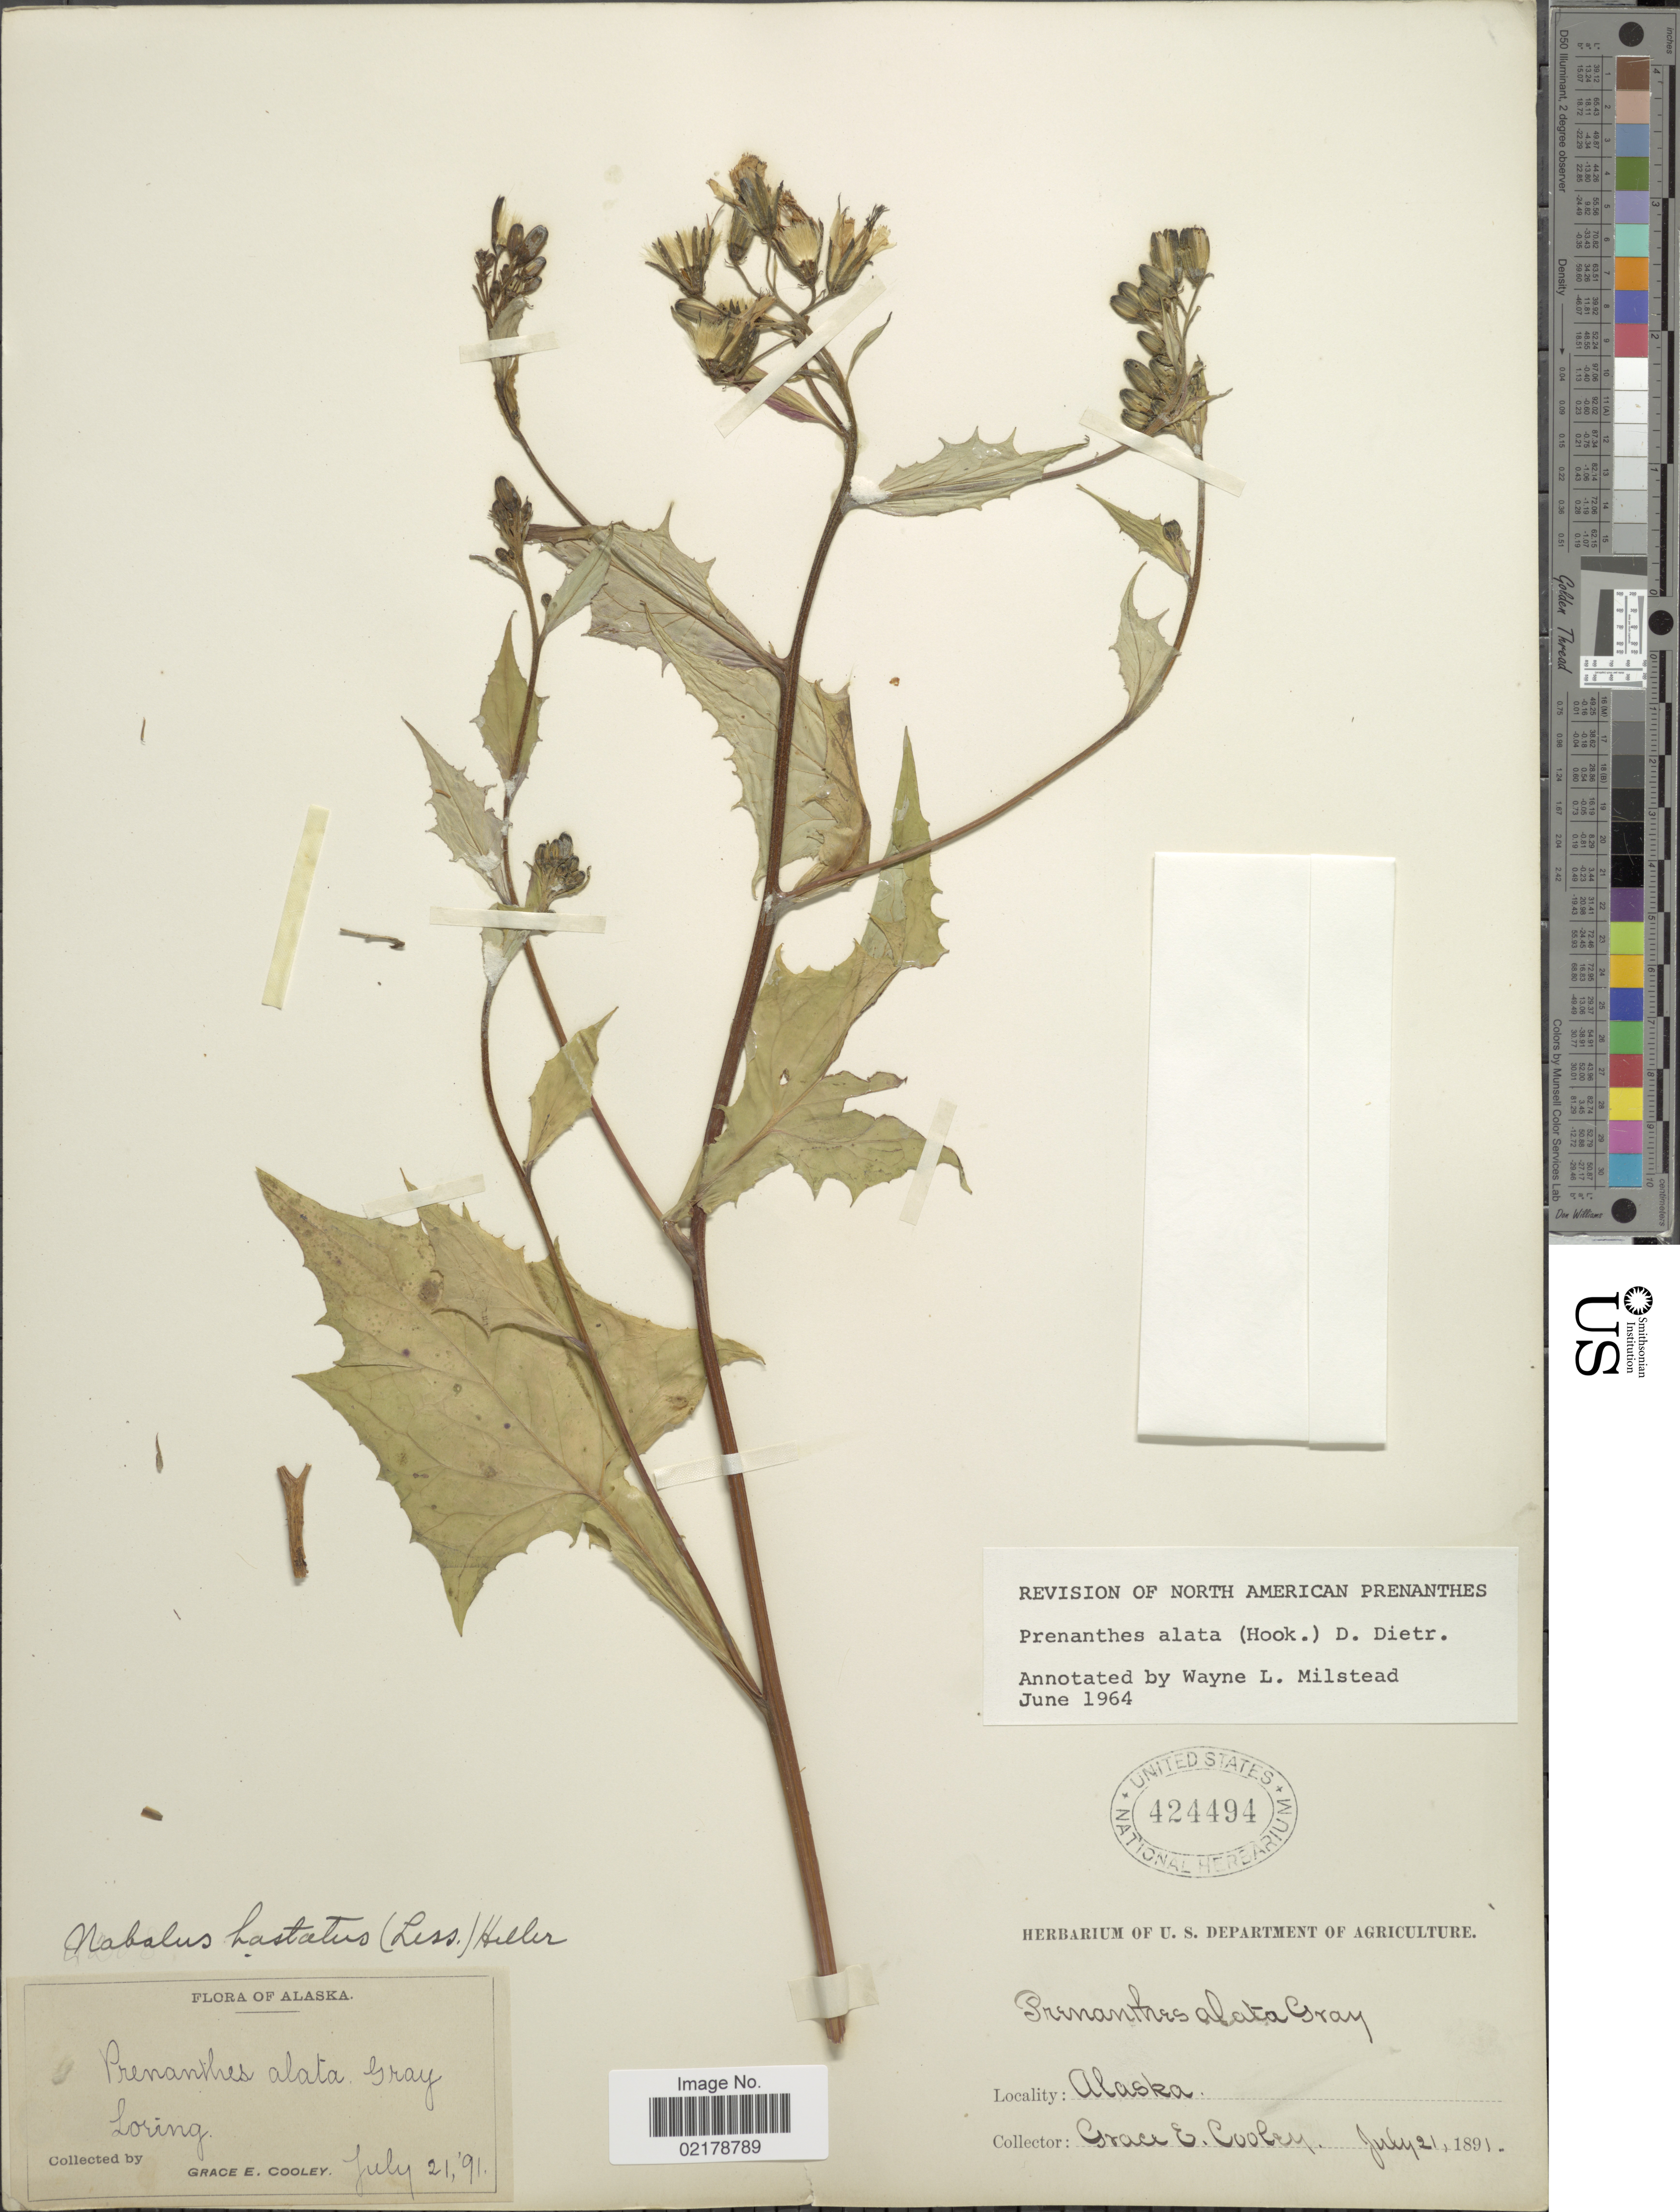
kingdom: Plantae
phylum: Tracheophyta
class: Magnoliopsida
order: Asterales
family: Asteraceae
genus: Nabalus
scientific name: Nabalus alatus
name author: Hook.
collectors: G. E. Cooley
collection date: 1891-07-21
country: United States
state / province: Alaska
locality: Loring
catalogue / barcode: US 424494